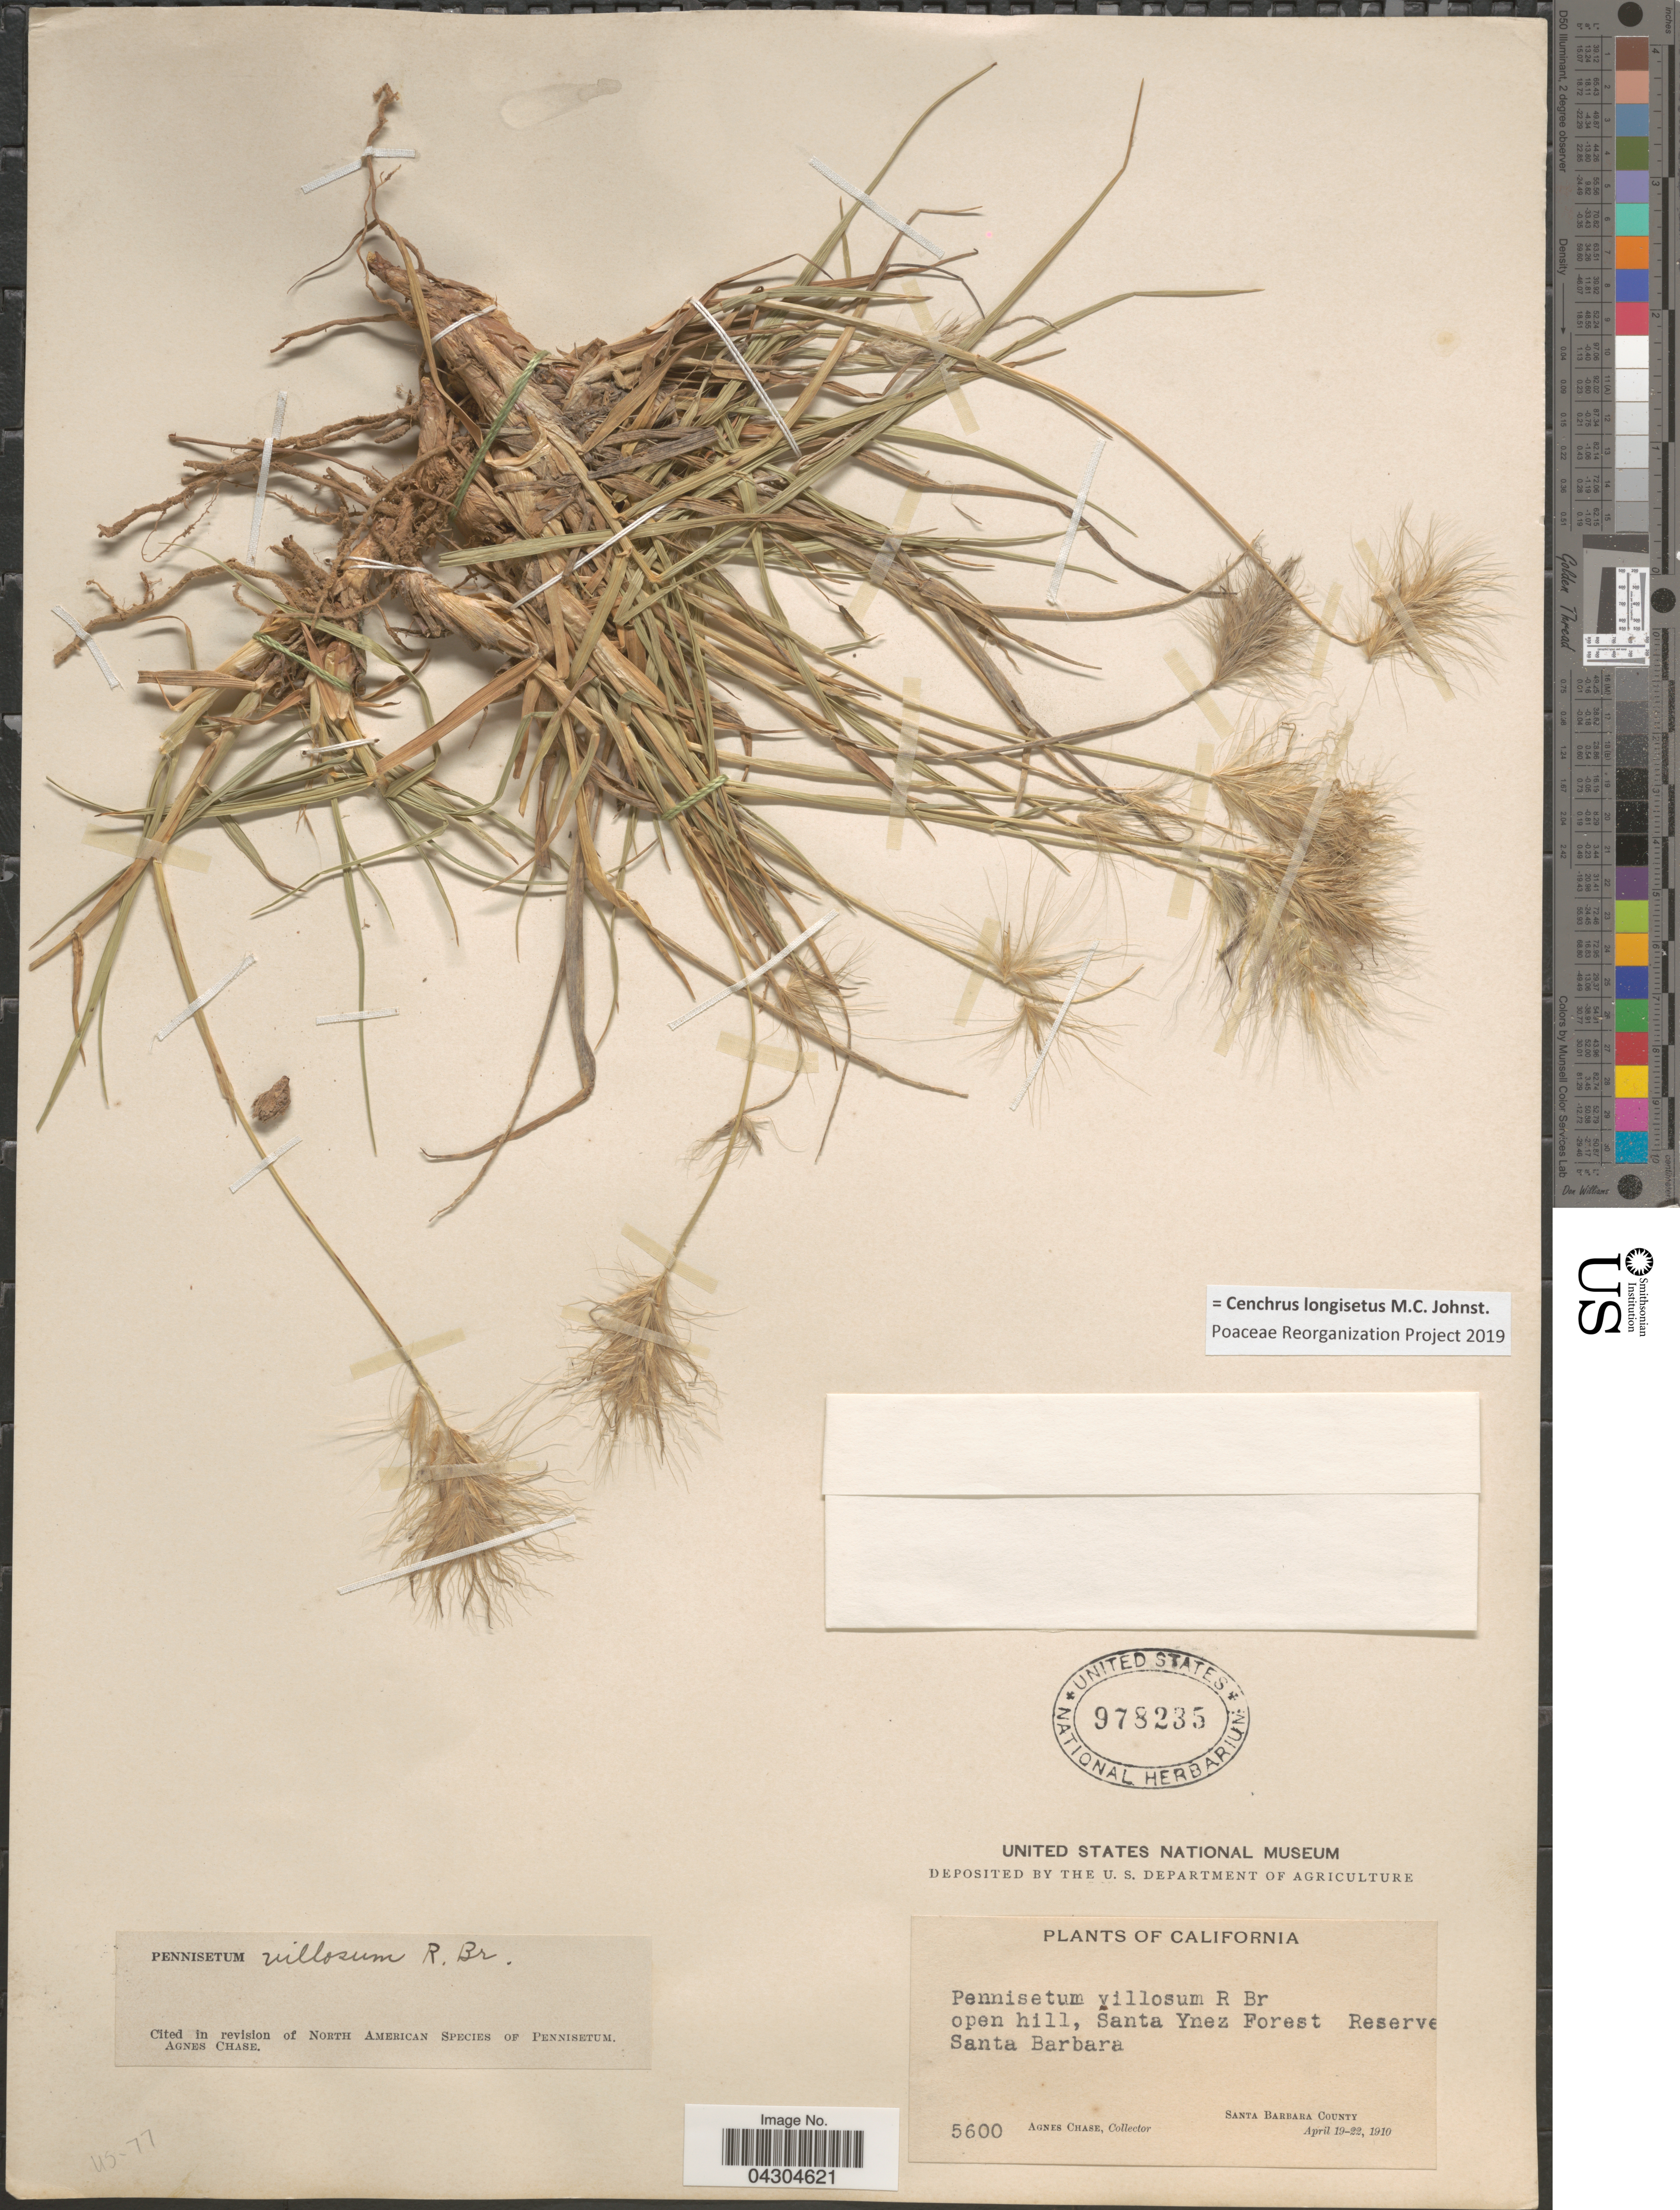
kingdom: Plantae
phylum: Tracheophyta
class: Liliopsida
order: Poales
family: Poaceae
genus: Cenchrus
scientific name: Cenchrus longisetus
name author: M.C. Johnst.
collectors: A. Chase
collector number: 5600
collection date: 1910-04-19/1910-04-22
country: United States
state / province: California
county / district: Santa Barbara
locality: Open hill, Santa Ynez Forest Reserve Santa Barbara. Santa Barbara County.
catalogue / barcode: US 978235